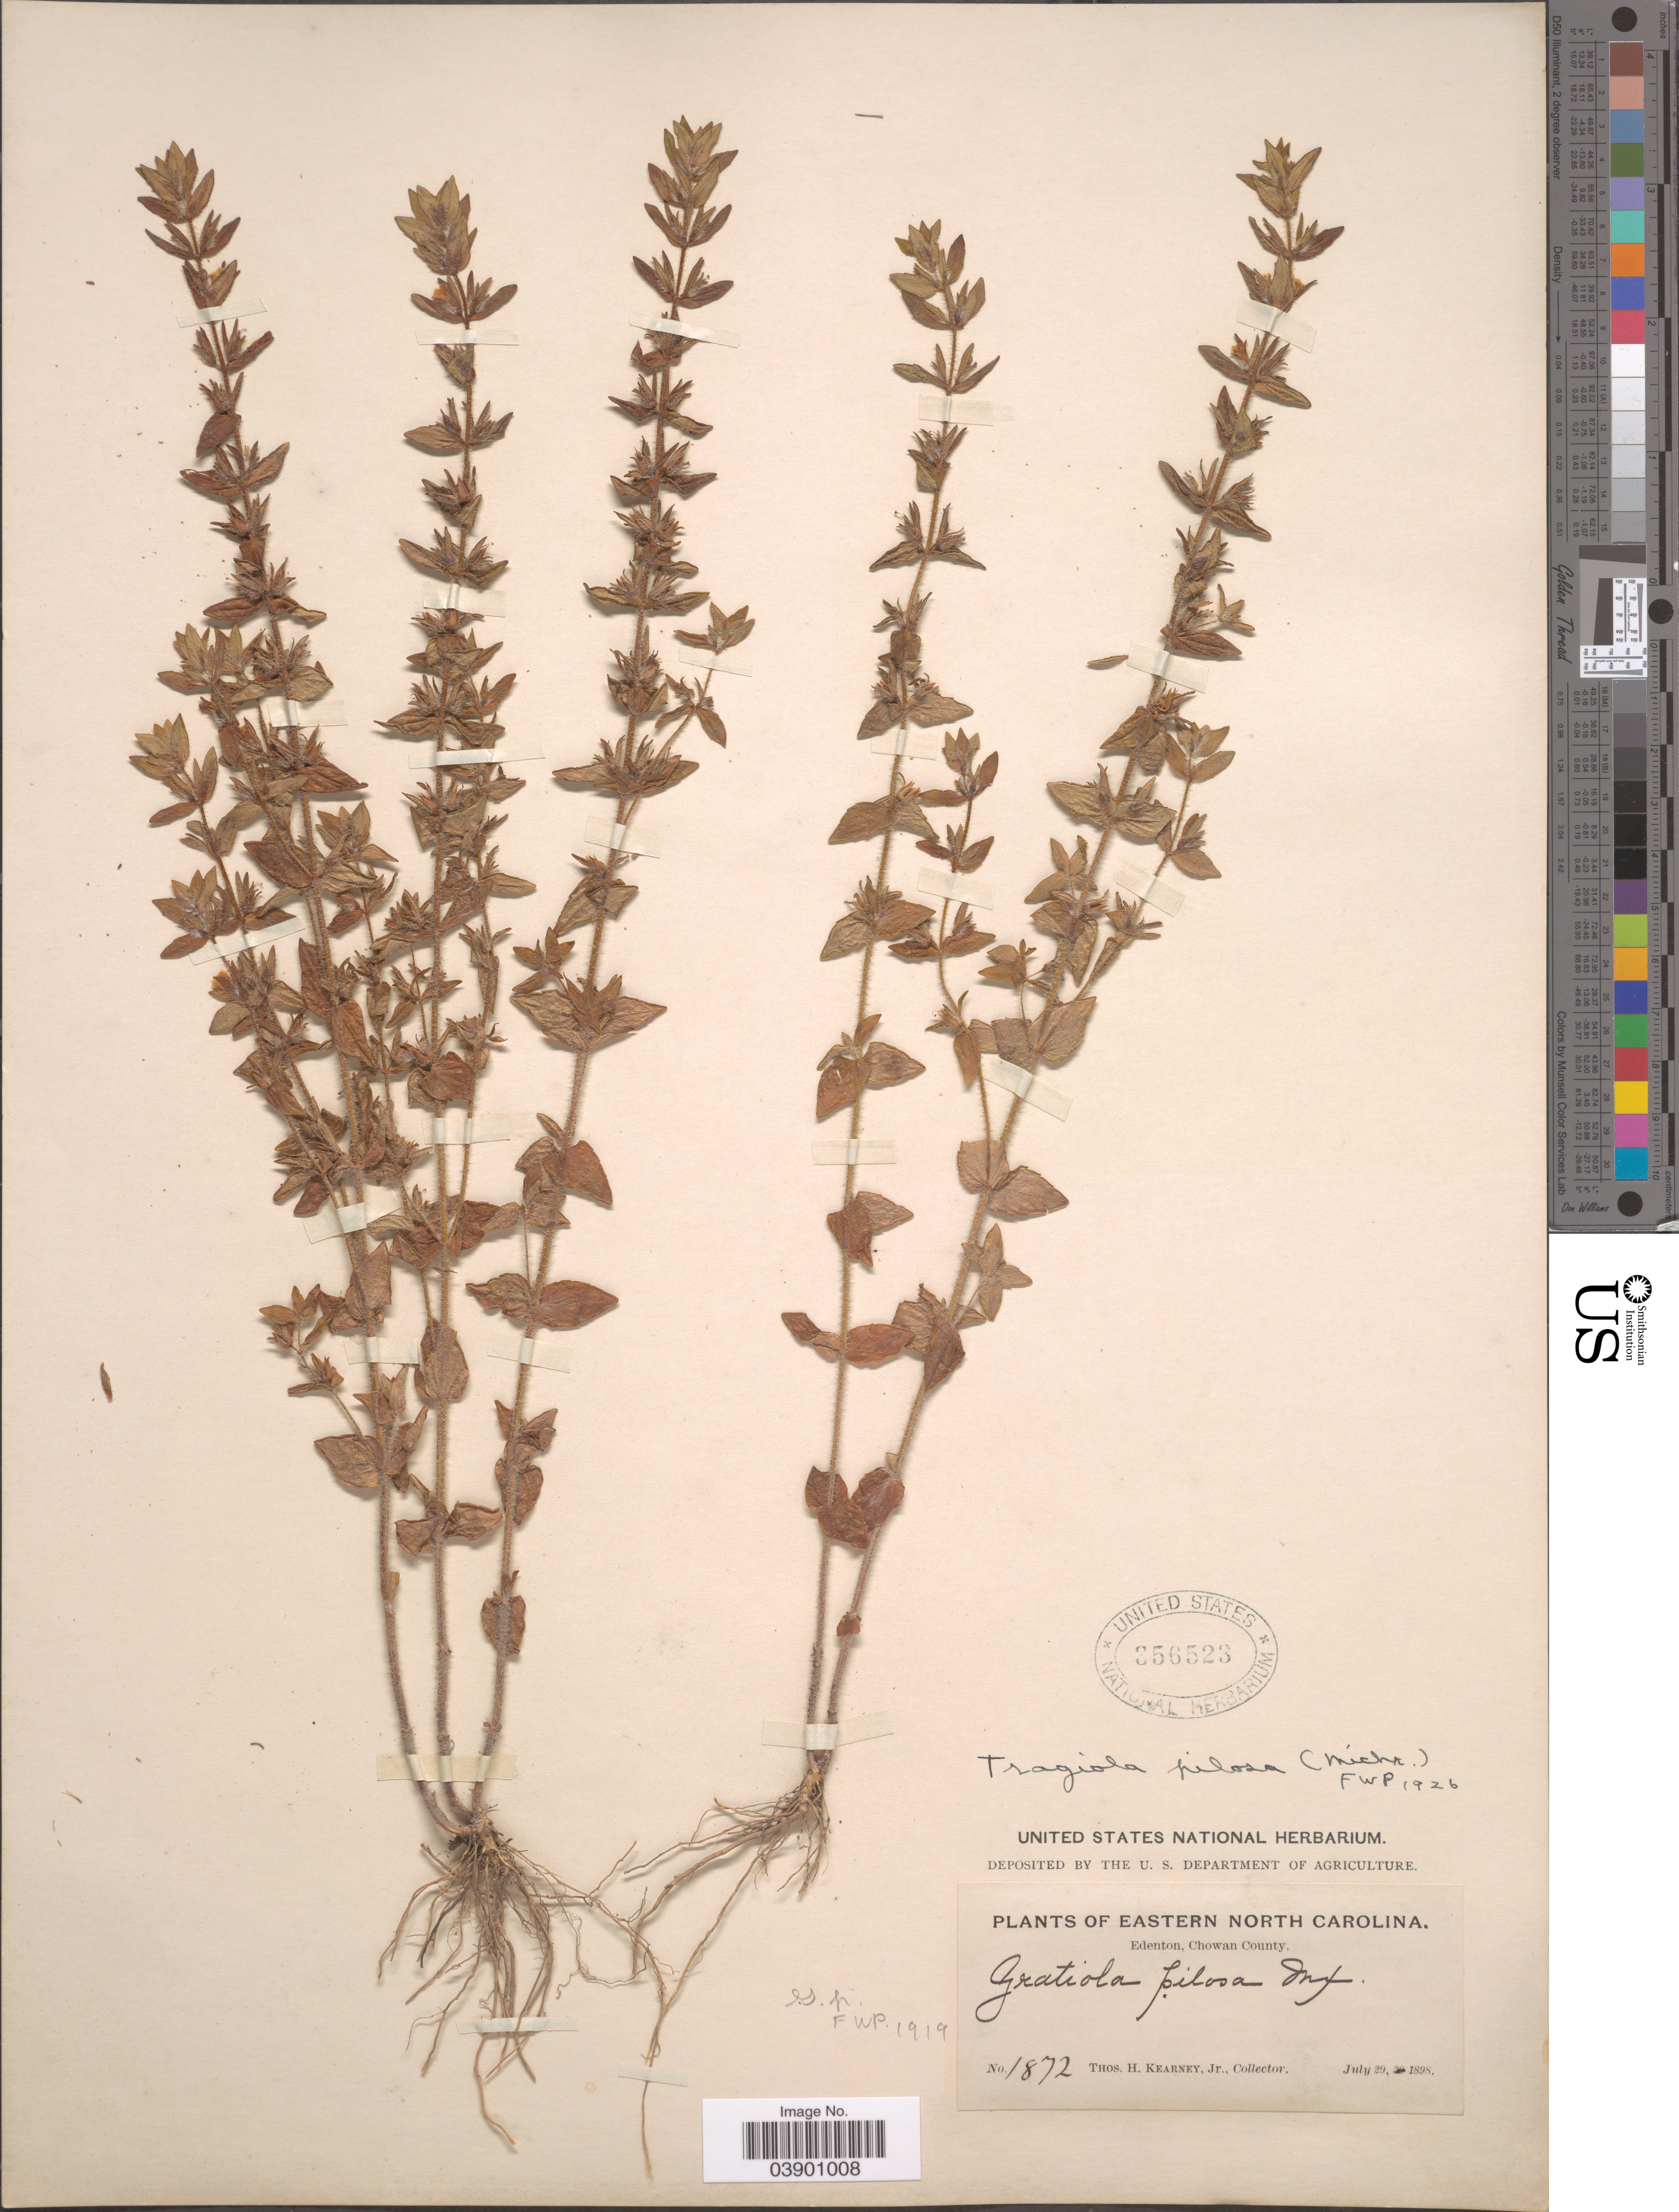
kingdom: Plantae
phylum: Tracheophyta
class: Magnoliopsida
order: Lamiales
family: Plantaginaceae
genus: Gratiola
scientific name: Gratiola pilosa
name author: Michx.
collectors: T. H. Kearney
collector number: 1872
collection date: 1898-07-29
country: United States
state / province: North Carolina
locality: Eastern North Carolina. Edenton, Chowan County.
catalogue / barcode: US 356523